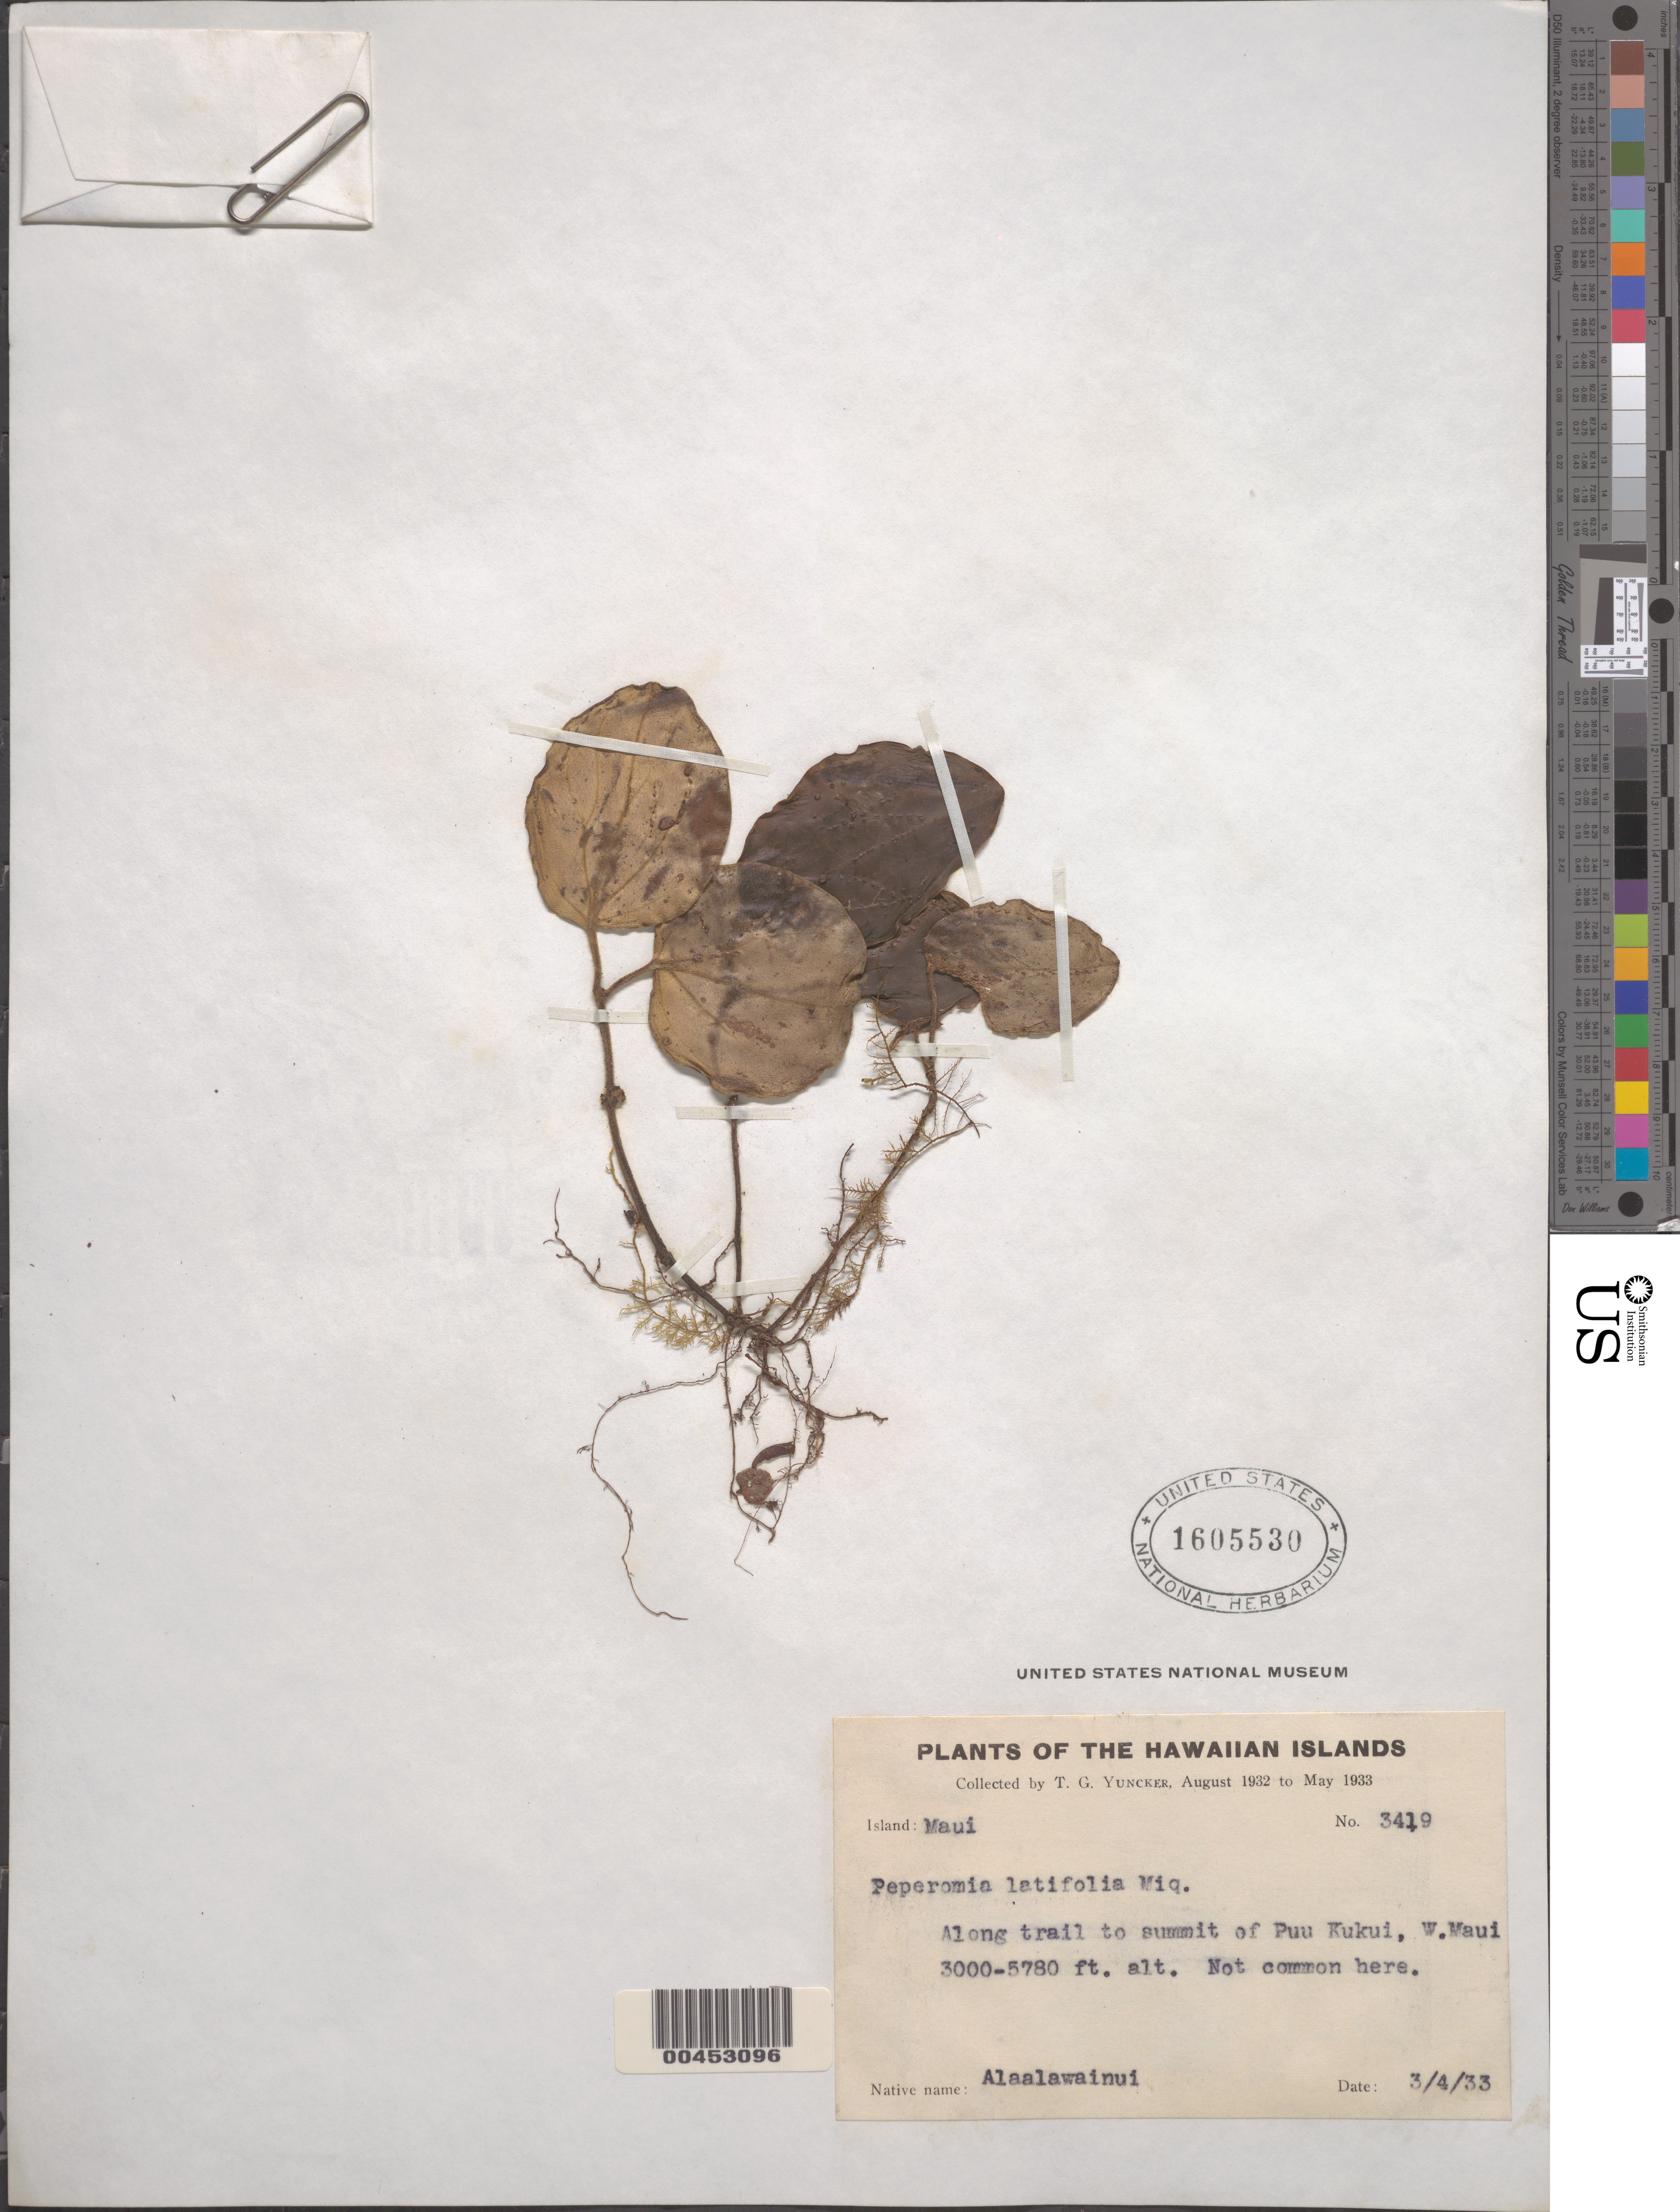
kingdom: Plantae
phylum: Tracheophyta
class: Magnoliopsida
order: Piperales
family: Piperaceae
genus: Peperomia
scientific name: Peperomia latifolia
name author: Miq.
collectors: T. G. Yuncker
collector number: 3419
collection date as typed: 4 Mar 1933 or 3 Apr 1933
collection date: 1933-03-04 or 1933-04-03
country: United States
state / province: Hawaii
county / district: Maui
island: Maui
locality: Along trail to summit of Puu Kukui, W Maui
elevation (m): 914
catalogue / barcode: US 1605530